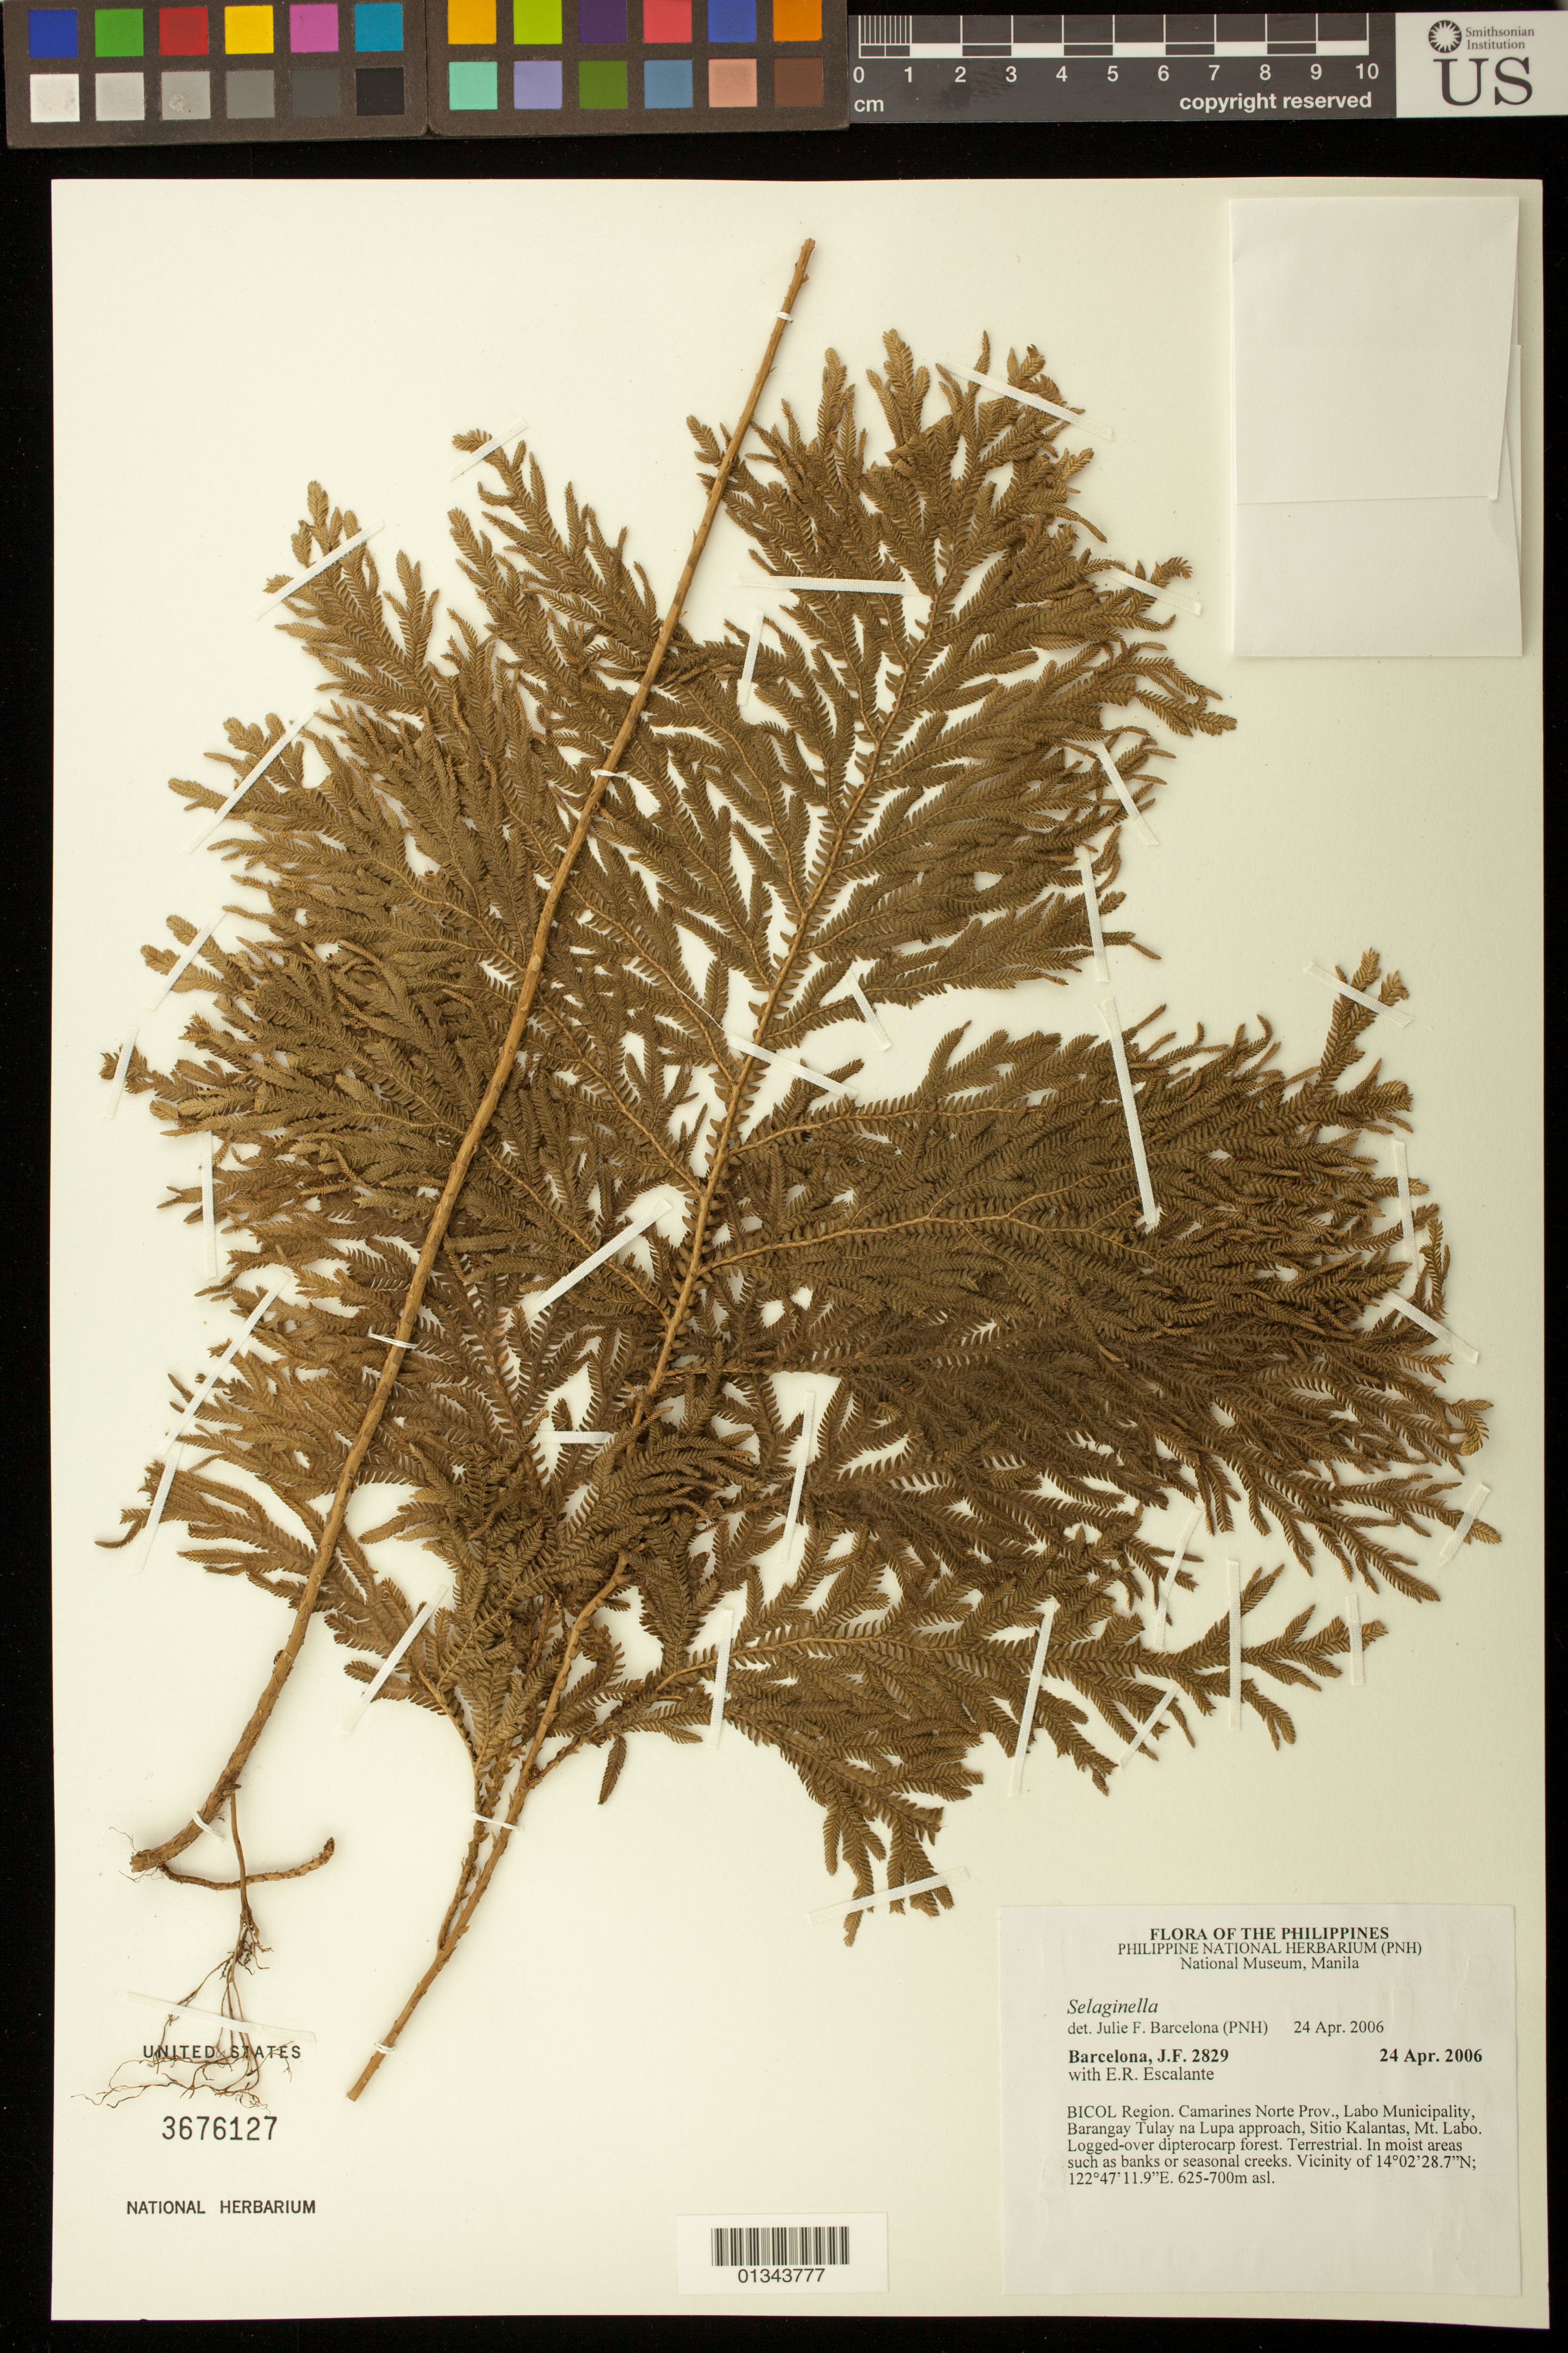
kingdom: Plantae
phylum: Tracheophyta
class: Lycopodiopsida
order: Selaginellales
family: Selaginellaceae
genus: Selaginella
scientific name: Selaginella sp.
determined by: Barcelona, J. F.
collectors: J. F. Barcelona & E. Escalante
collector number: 2829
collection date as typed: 24 Apr 2006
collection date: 2006-04-24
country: Philippines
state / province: Bicol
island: Luzon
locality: Bicol Region. Camarines Norte Prov., Labo Municipality, Barangay Tulay na Lupa approach, Sitio Kalantas, Mt. Labo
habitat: Logged-over dipterocarp forest. Terrestrial. In moist areas such as banks or seasonal creeks.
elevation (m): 625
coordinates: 14 02 28.7 N, 122 47 11.9 E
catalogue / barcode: US 3676127